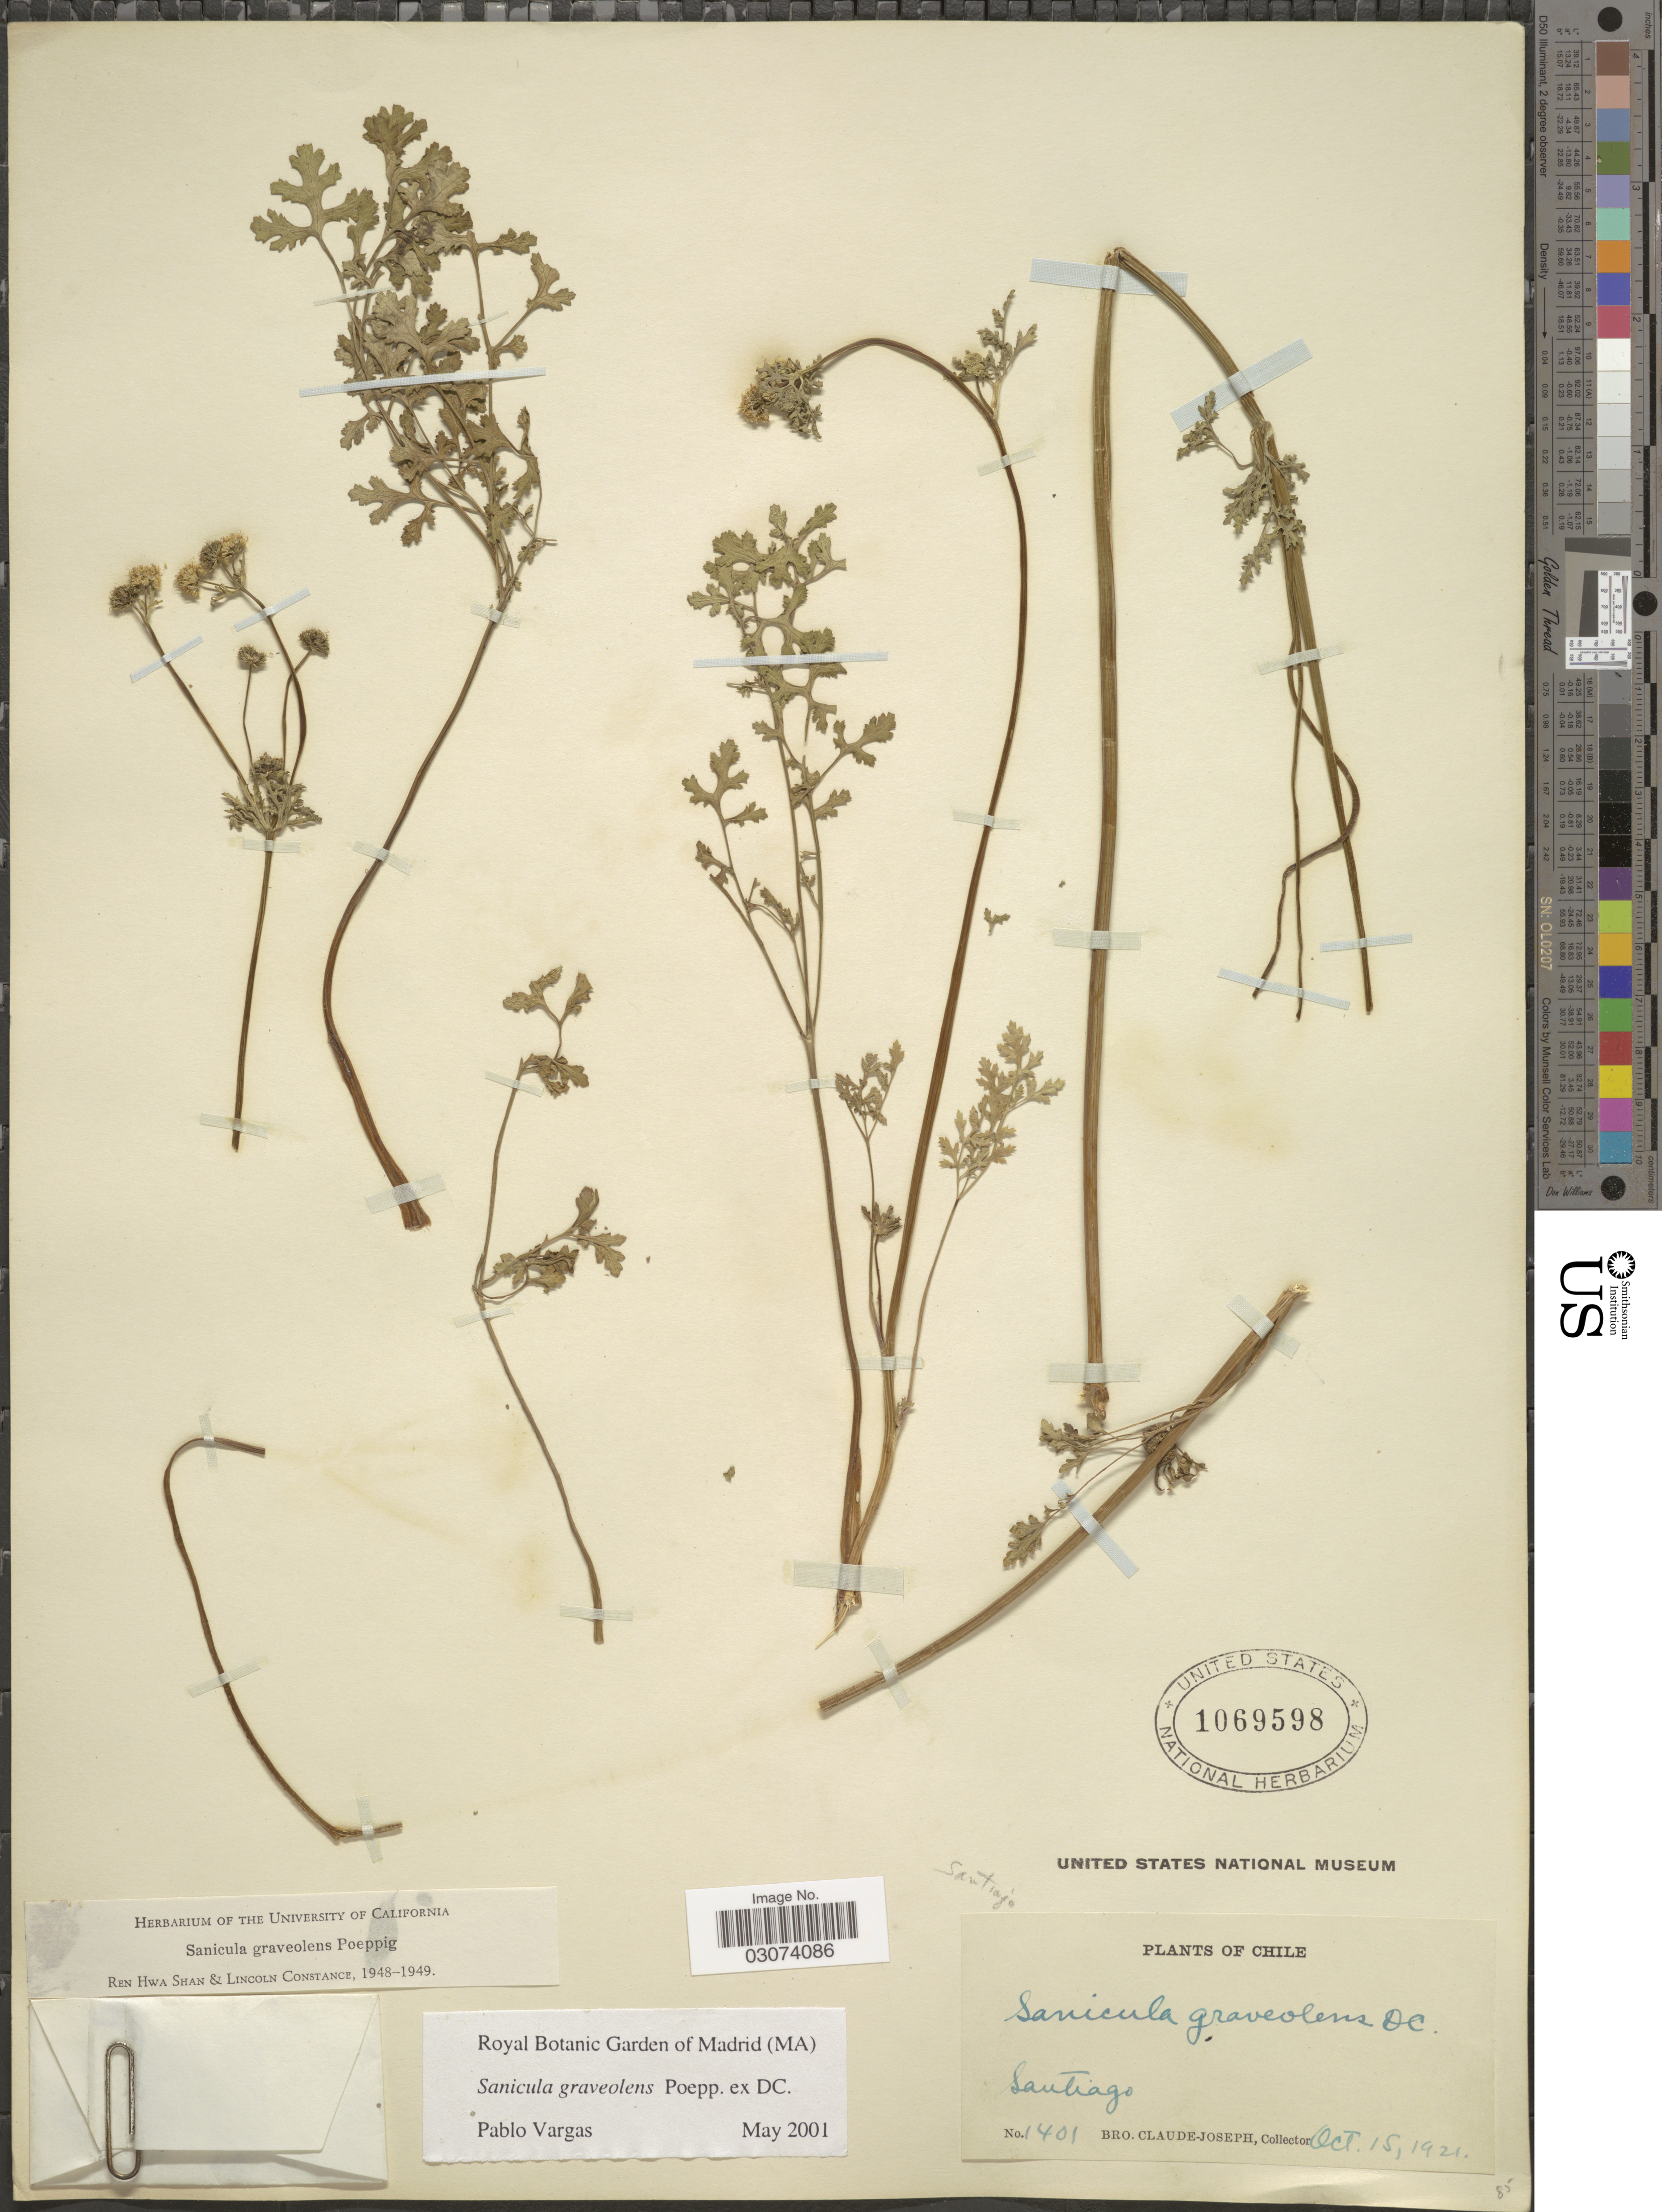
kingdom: Plantae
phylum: Tracheophyta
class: Magnoliopsida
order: Apiales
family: Apiaceae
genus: Sanicula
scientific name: Sanicula graveolens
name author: Poepp. ex DC.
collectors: Bro. Claude-Joseph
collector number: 1401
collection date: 1921-10-15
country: Chile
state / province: Región Metropolitana (RM)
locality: Santiago.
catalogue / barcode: US 1069598